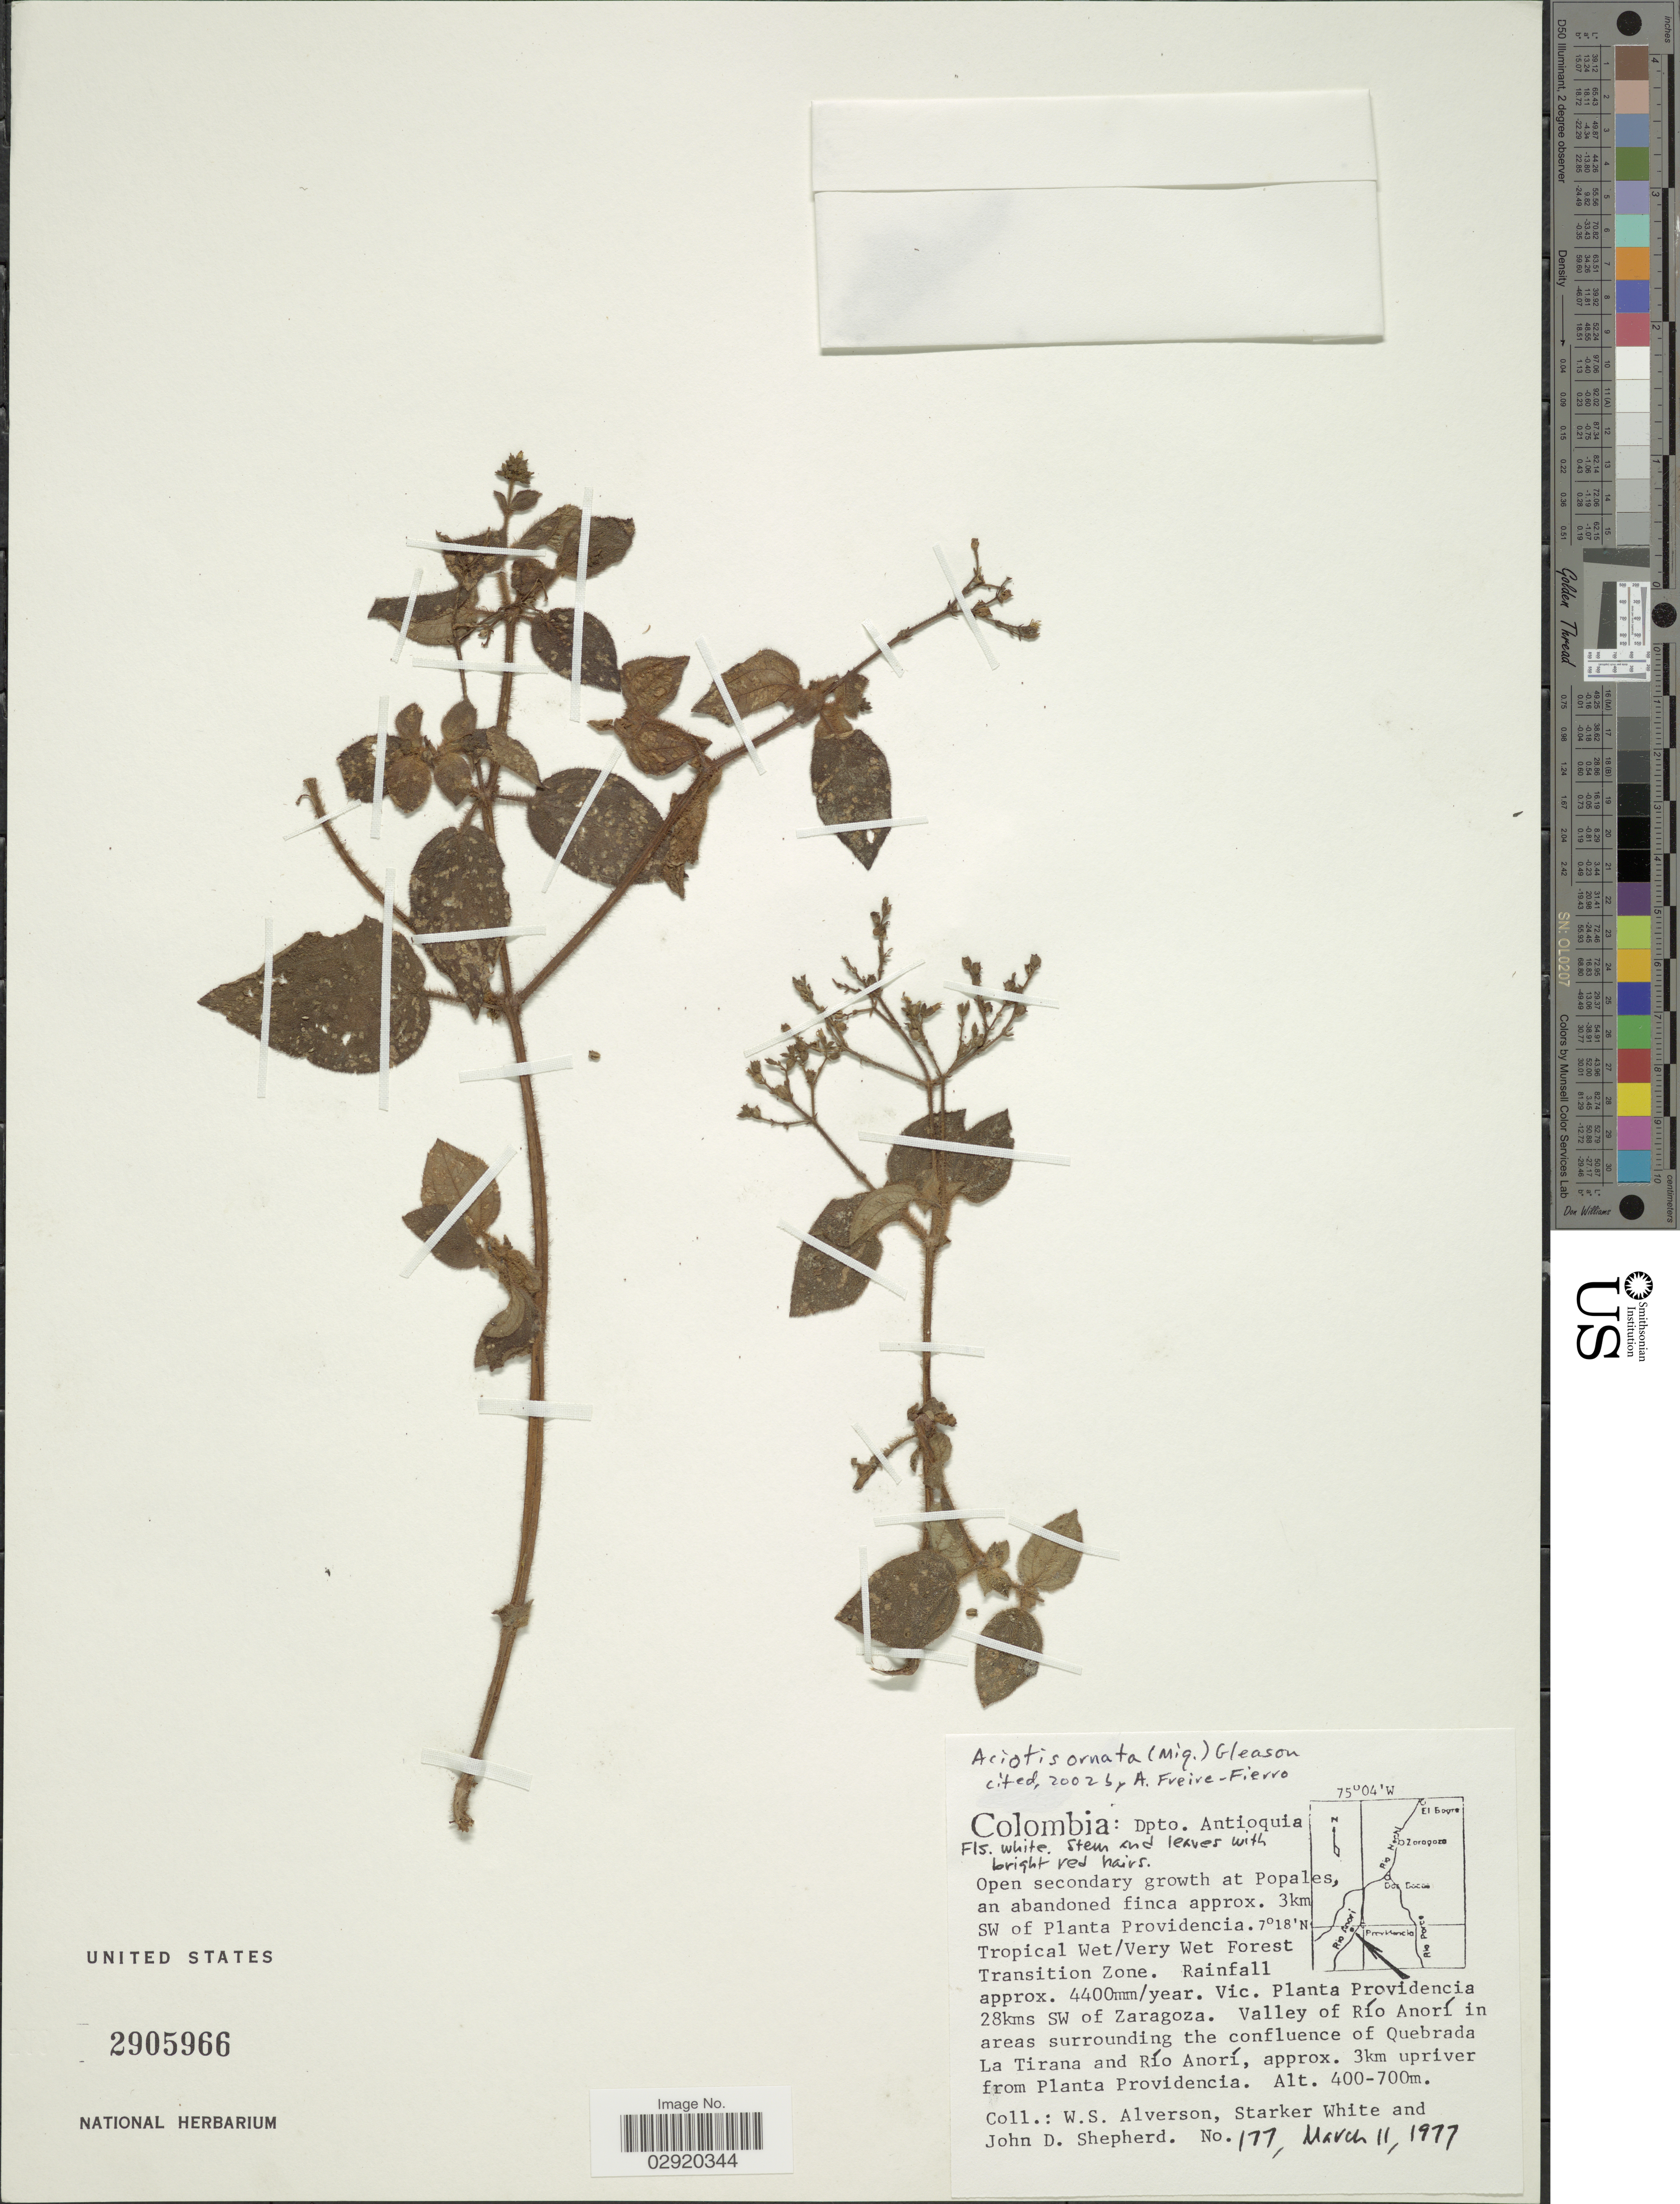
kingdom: Plantae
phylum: Tracheophyta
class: Magnoliopsida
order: Myrtales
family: Melastomataceae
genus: Aciotis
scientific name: Aciotis ornata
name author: (Miq.) Gleason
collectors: W. S. Alverson, S. White & J. D. Shepherd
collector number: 177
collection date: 1977-03-11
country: Colombia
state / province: Antioquia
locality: Dpto. Antioquia. Open secondary growth at Popales, an abandoned finca approx. 3km SW of Planta Providencia. Tropical Wet/ Vey Wet Forest Transition Zone. Vic. Planta Providencis 28kms SW of Zaragoza. Valley of Río Anorí in areas surrounding the confluence of Quebrada La Tirana and Río Anorí, approx. 3km upriver from Planta Providencia.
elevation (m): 400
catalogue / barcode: US 2905966